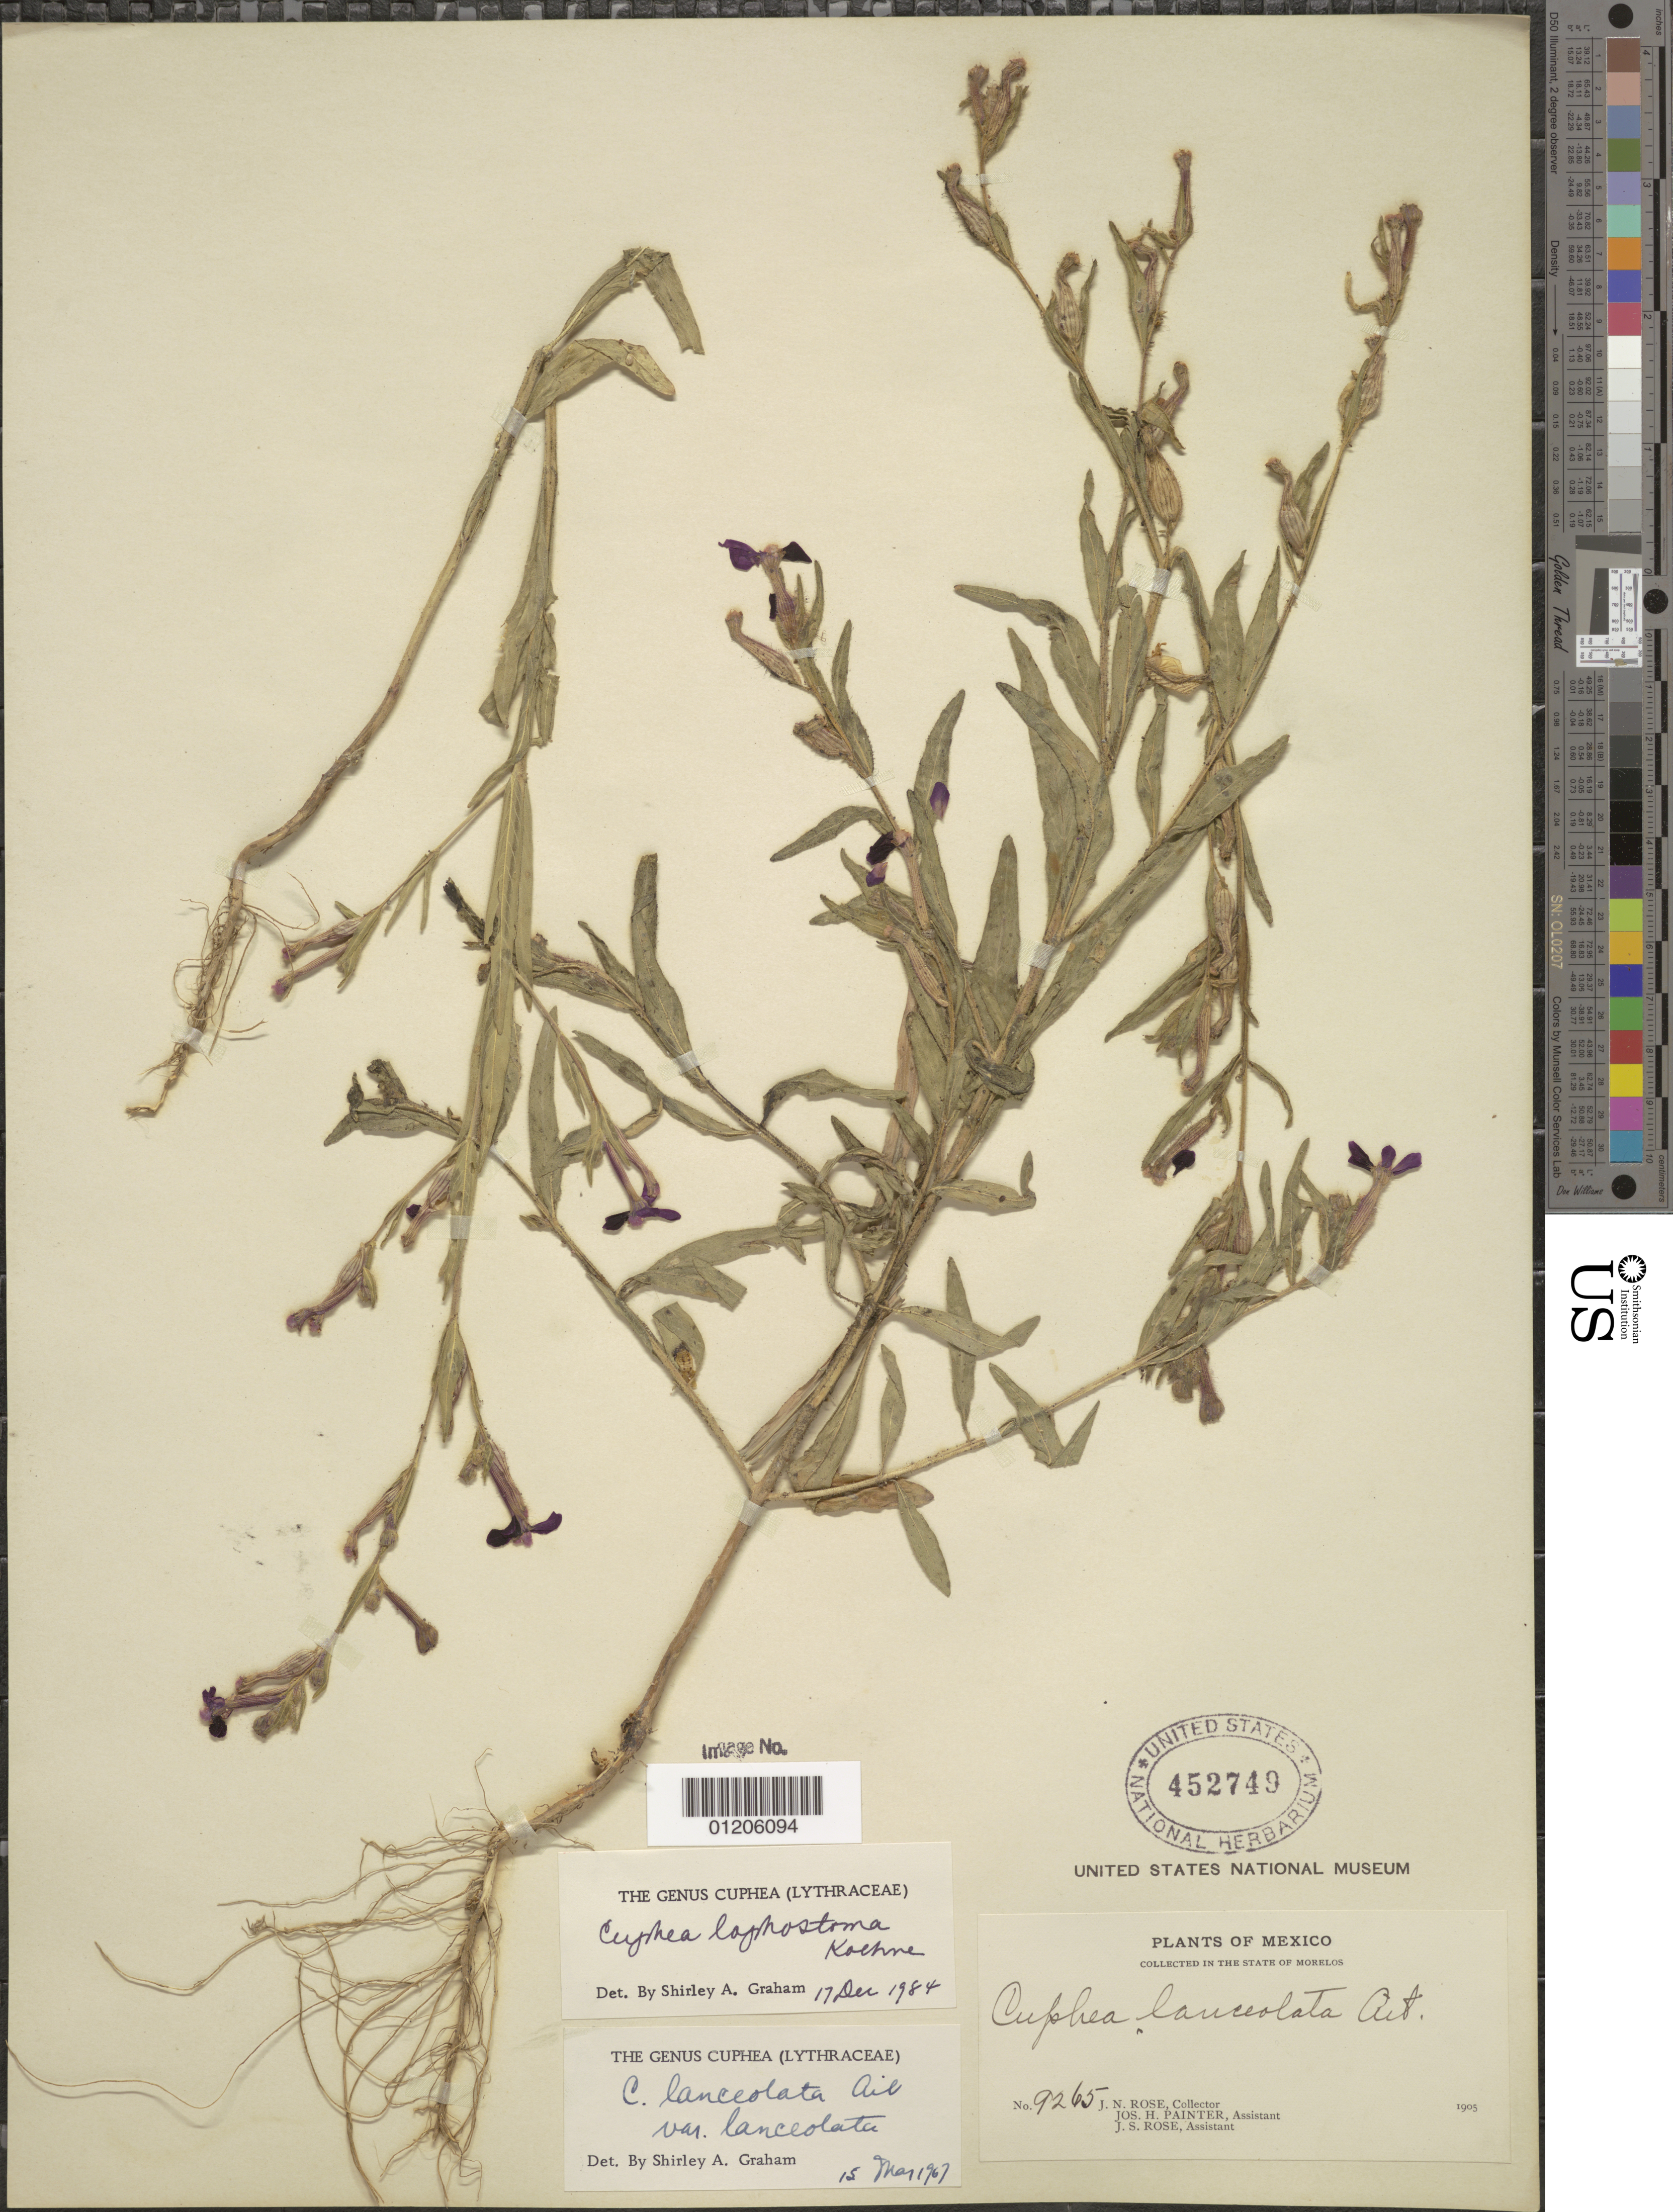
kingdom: Plantae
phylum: Tracheophyta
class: Magnoliopsida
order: Myrtales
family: Lythraceae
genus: Cuphea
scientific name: Cuphea lophostoma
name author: Koehne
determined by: Graham, S.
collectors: J. N. Rose, J. H. Painter & J. S. Rose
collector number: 9265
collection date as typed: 1905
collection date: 1905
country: Mexico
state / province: Morelos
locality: In the State of Morelos.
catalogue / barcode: US 452749